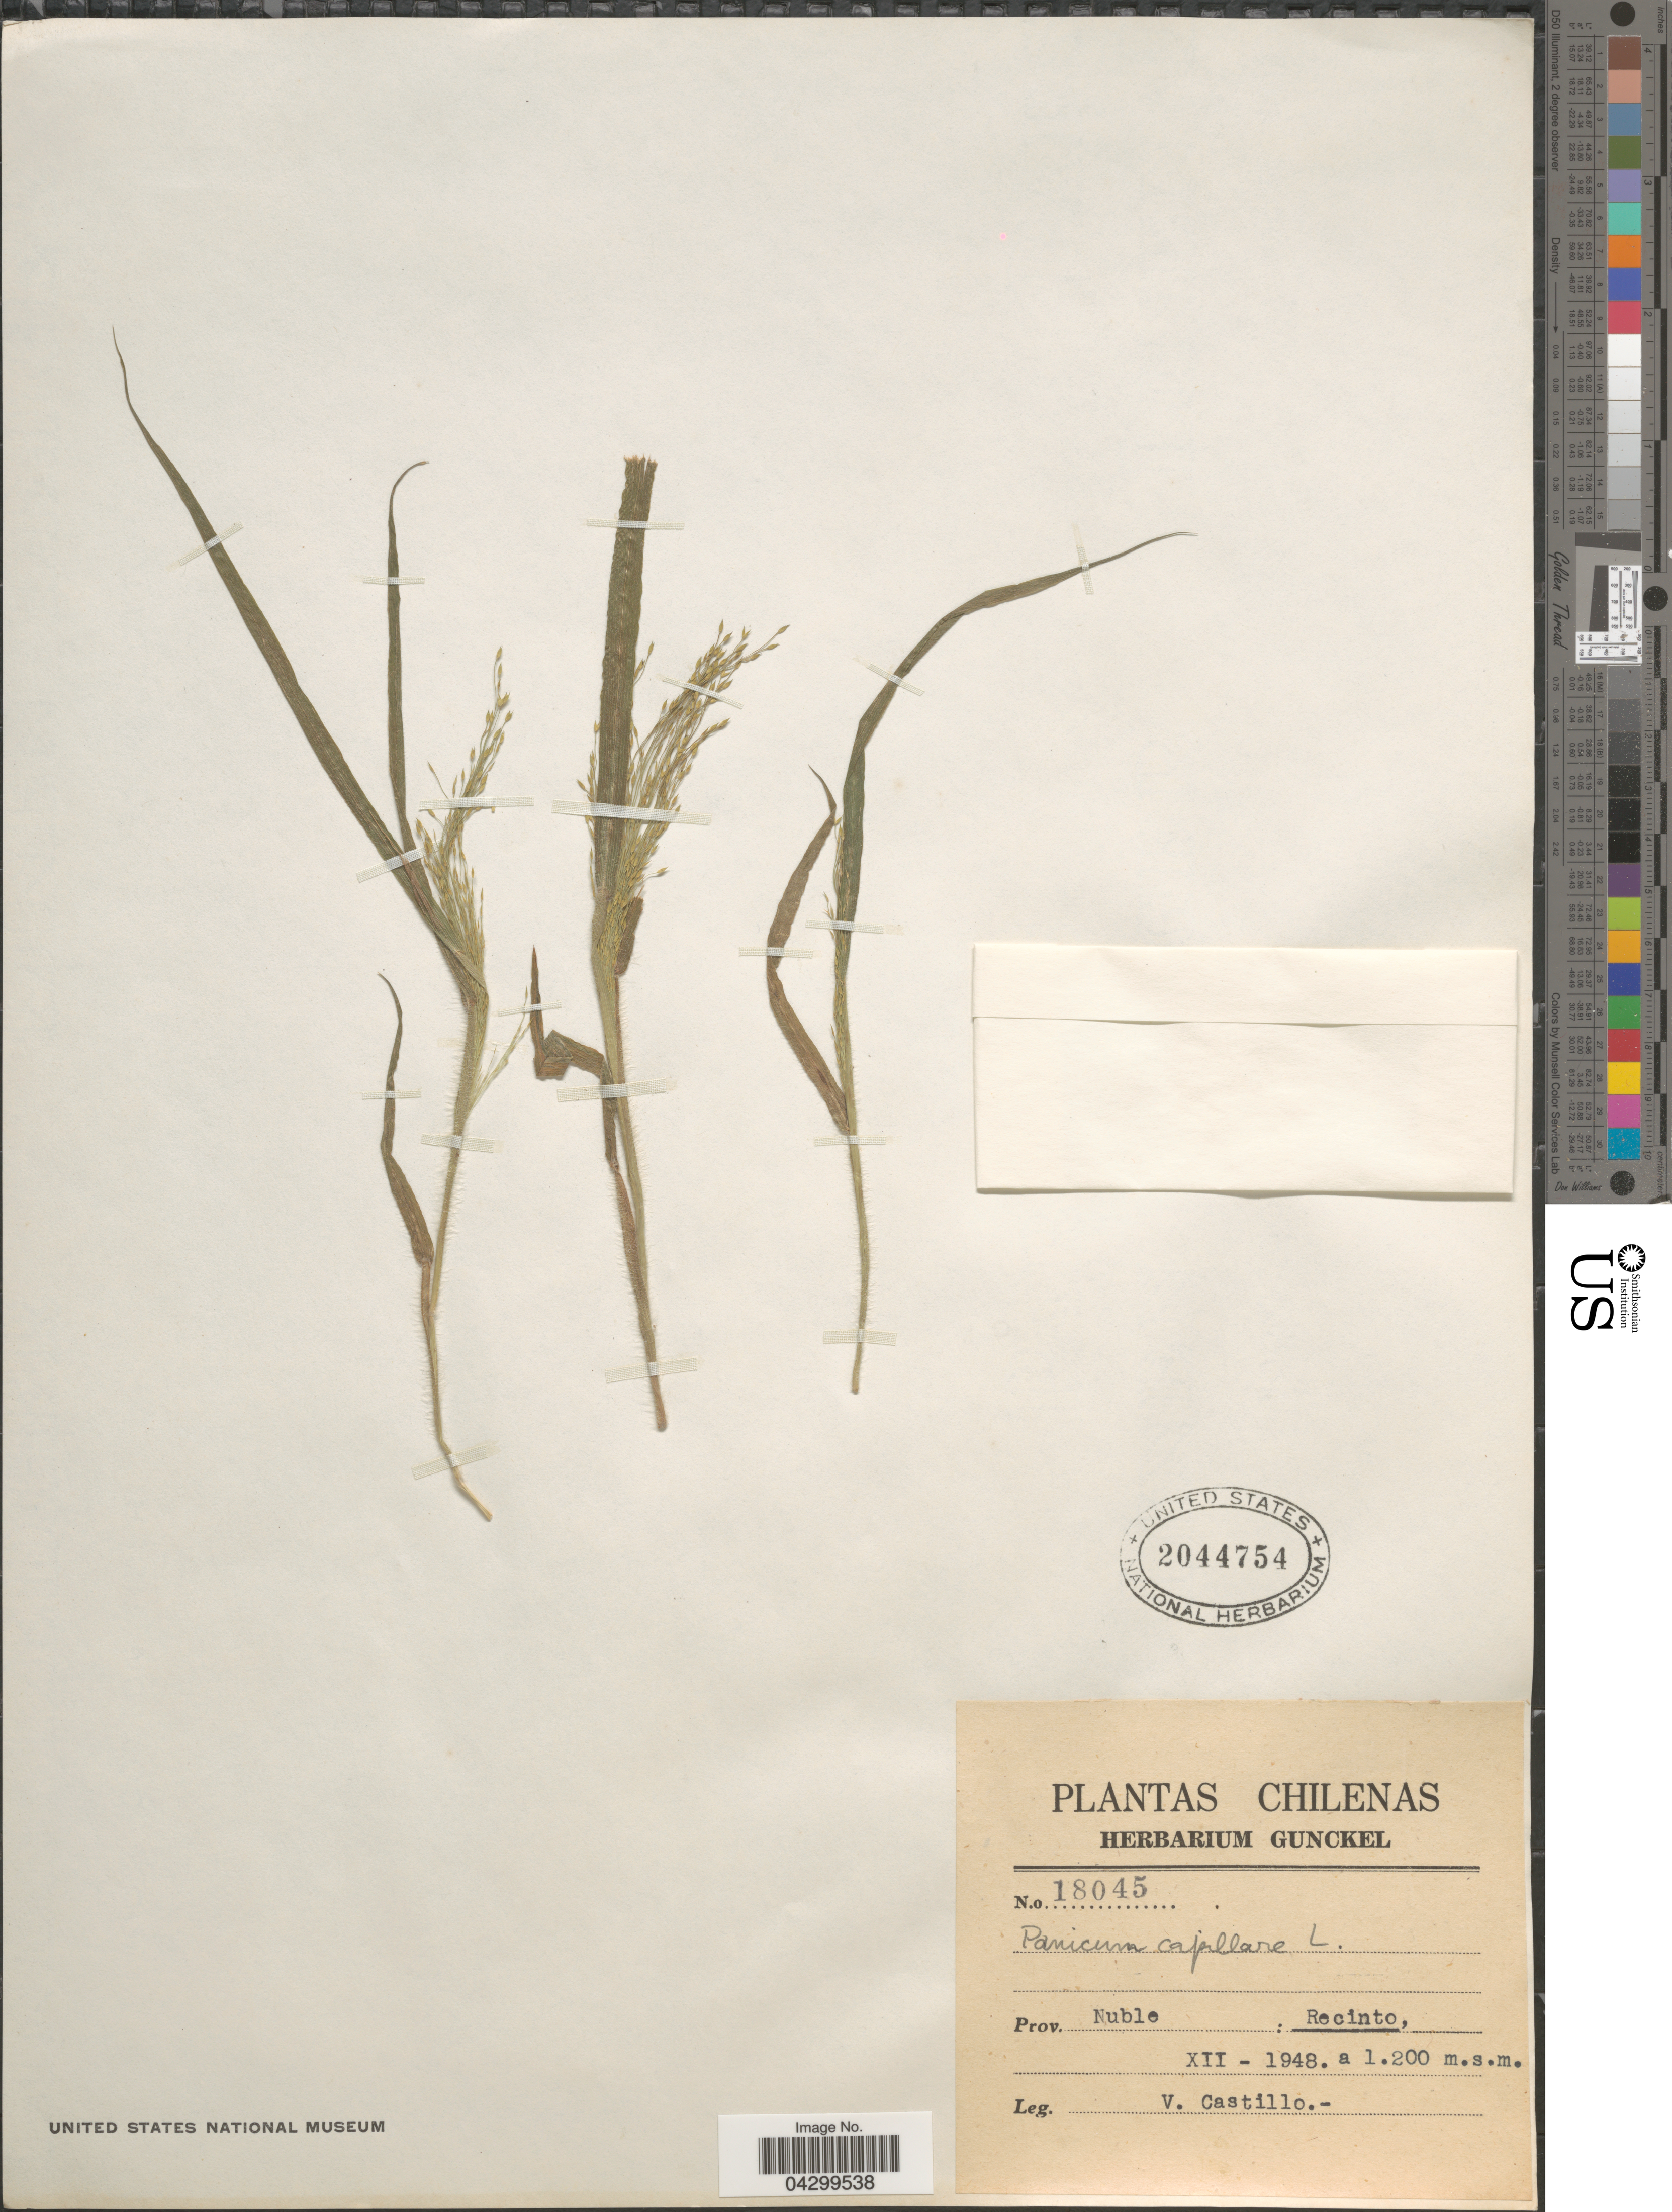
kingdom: Plantae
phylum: Tracheophyta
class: Liliopsida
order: Poales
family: Poaceae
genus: Panicum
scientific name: Panicum capillare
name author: L.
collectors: V. Castillo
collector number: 18045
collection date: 1948-12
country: Chile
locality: Chilenas. Prov. Nuble: Recinto.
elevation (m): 1200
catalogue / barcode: US 2044754